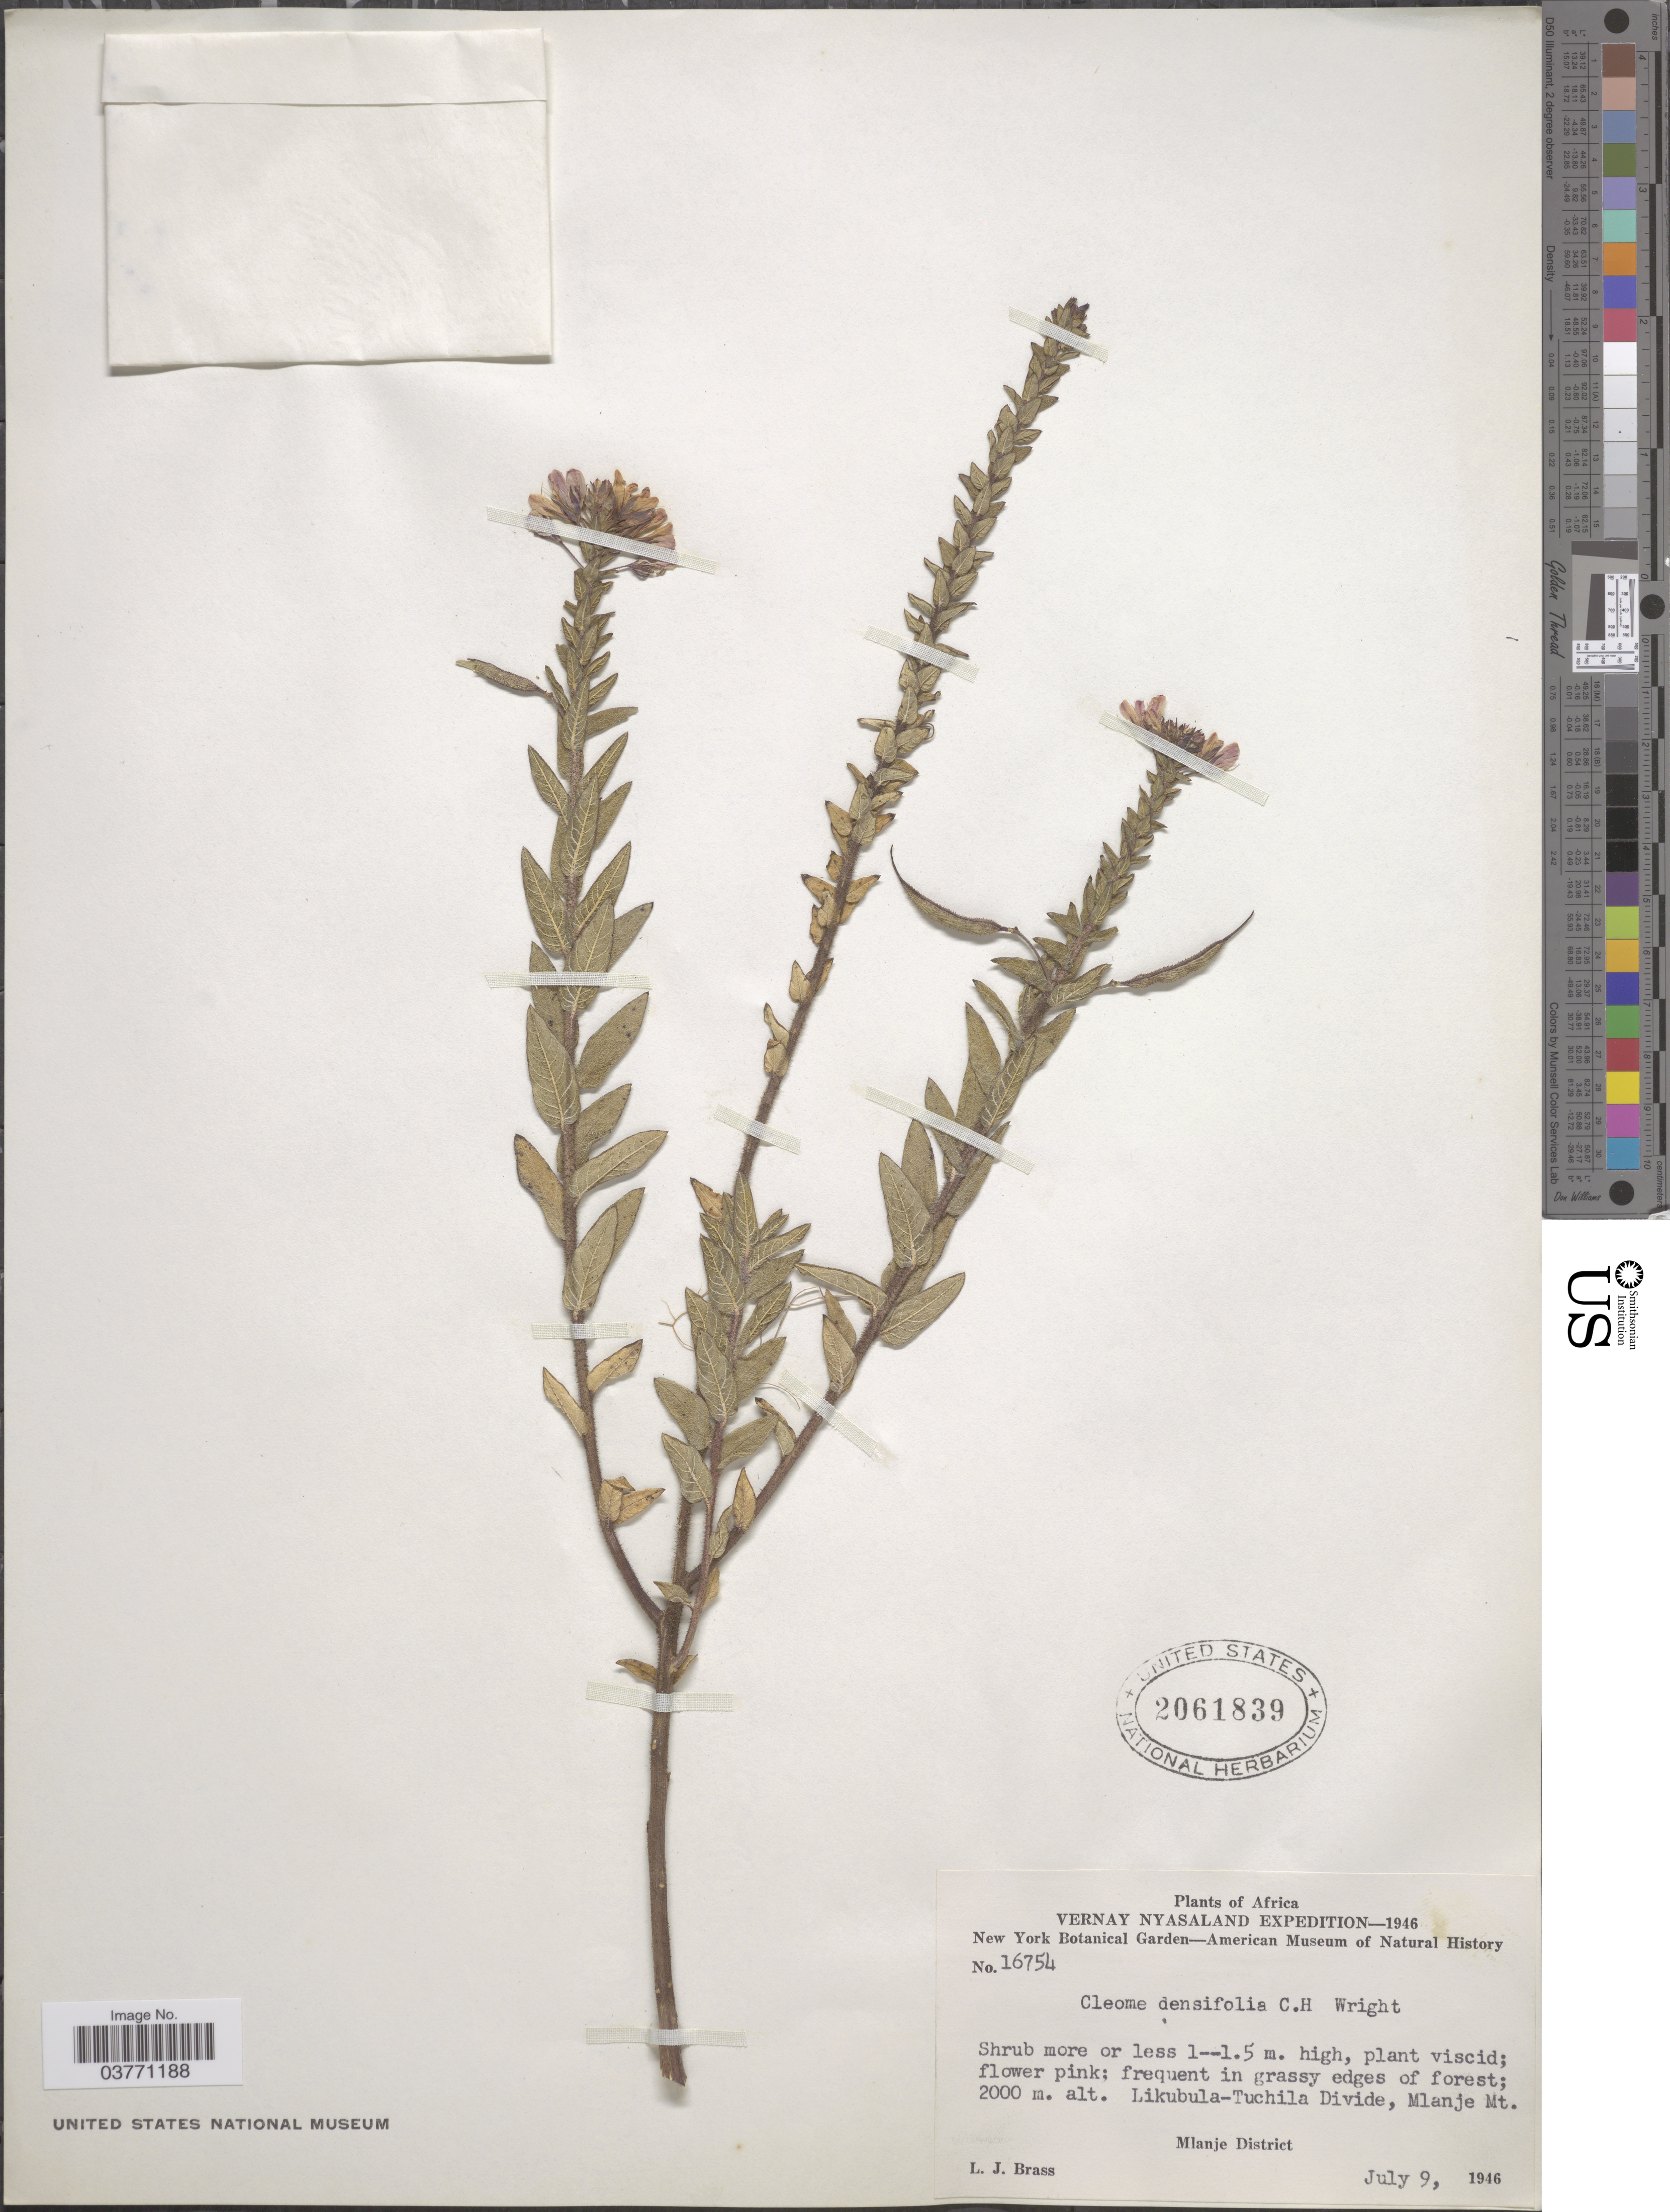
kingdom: Plantae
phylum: Tracheophyta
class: Magnoliopsida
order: Brassicales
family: Cleomaceae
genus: Sieruela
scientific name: Sieruela densifolia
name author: (C.H. Wright) Roalson & J.C. Hall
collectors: L. J. Brass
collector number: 16754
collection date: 1946-07-09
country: Malawi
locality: Vernay Nyasaland. Likubula-Tuchila Divide, Mlanje Mt. Mlanje District.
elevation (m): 2000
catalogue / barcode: US 2061839